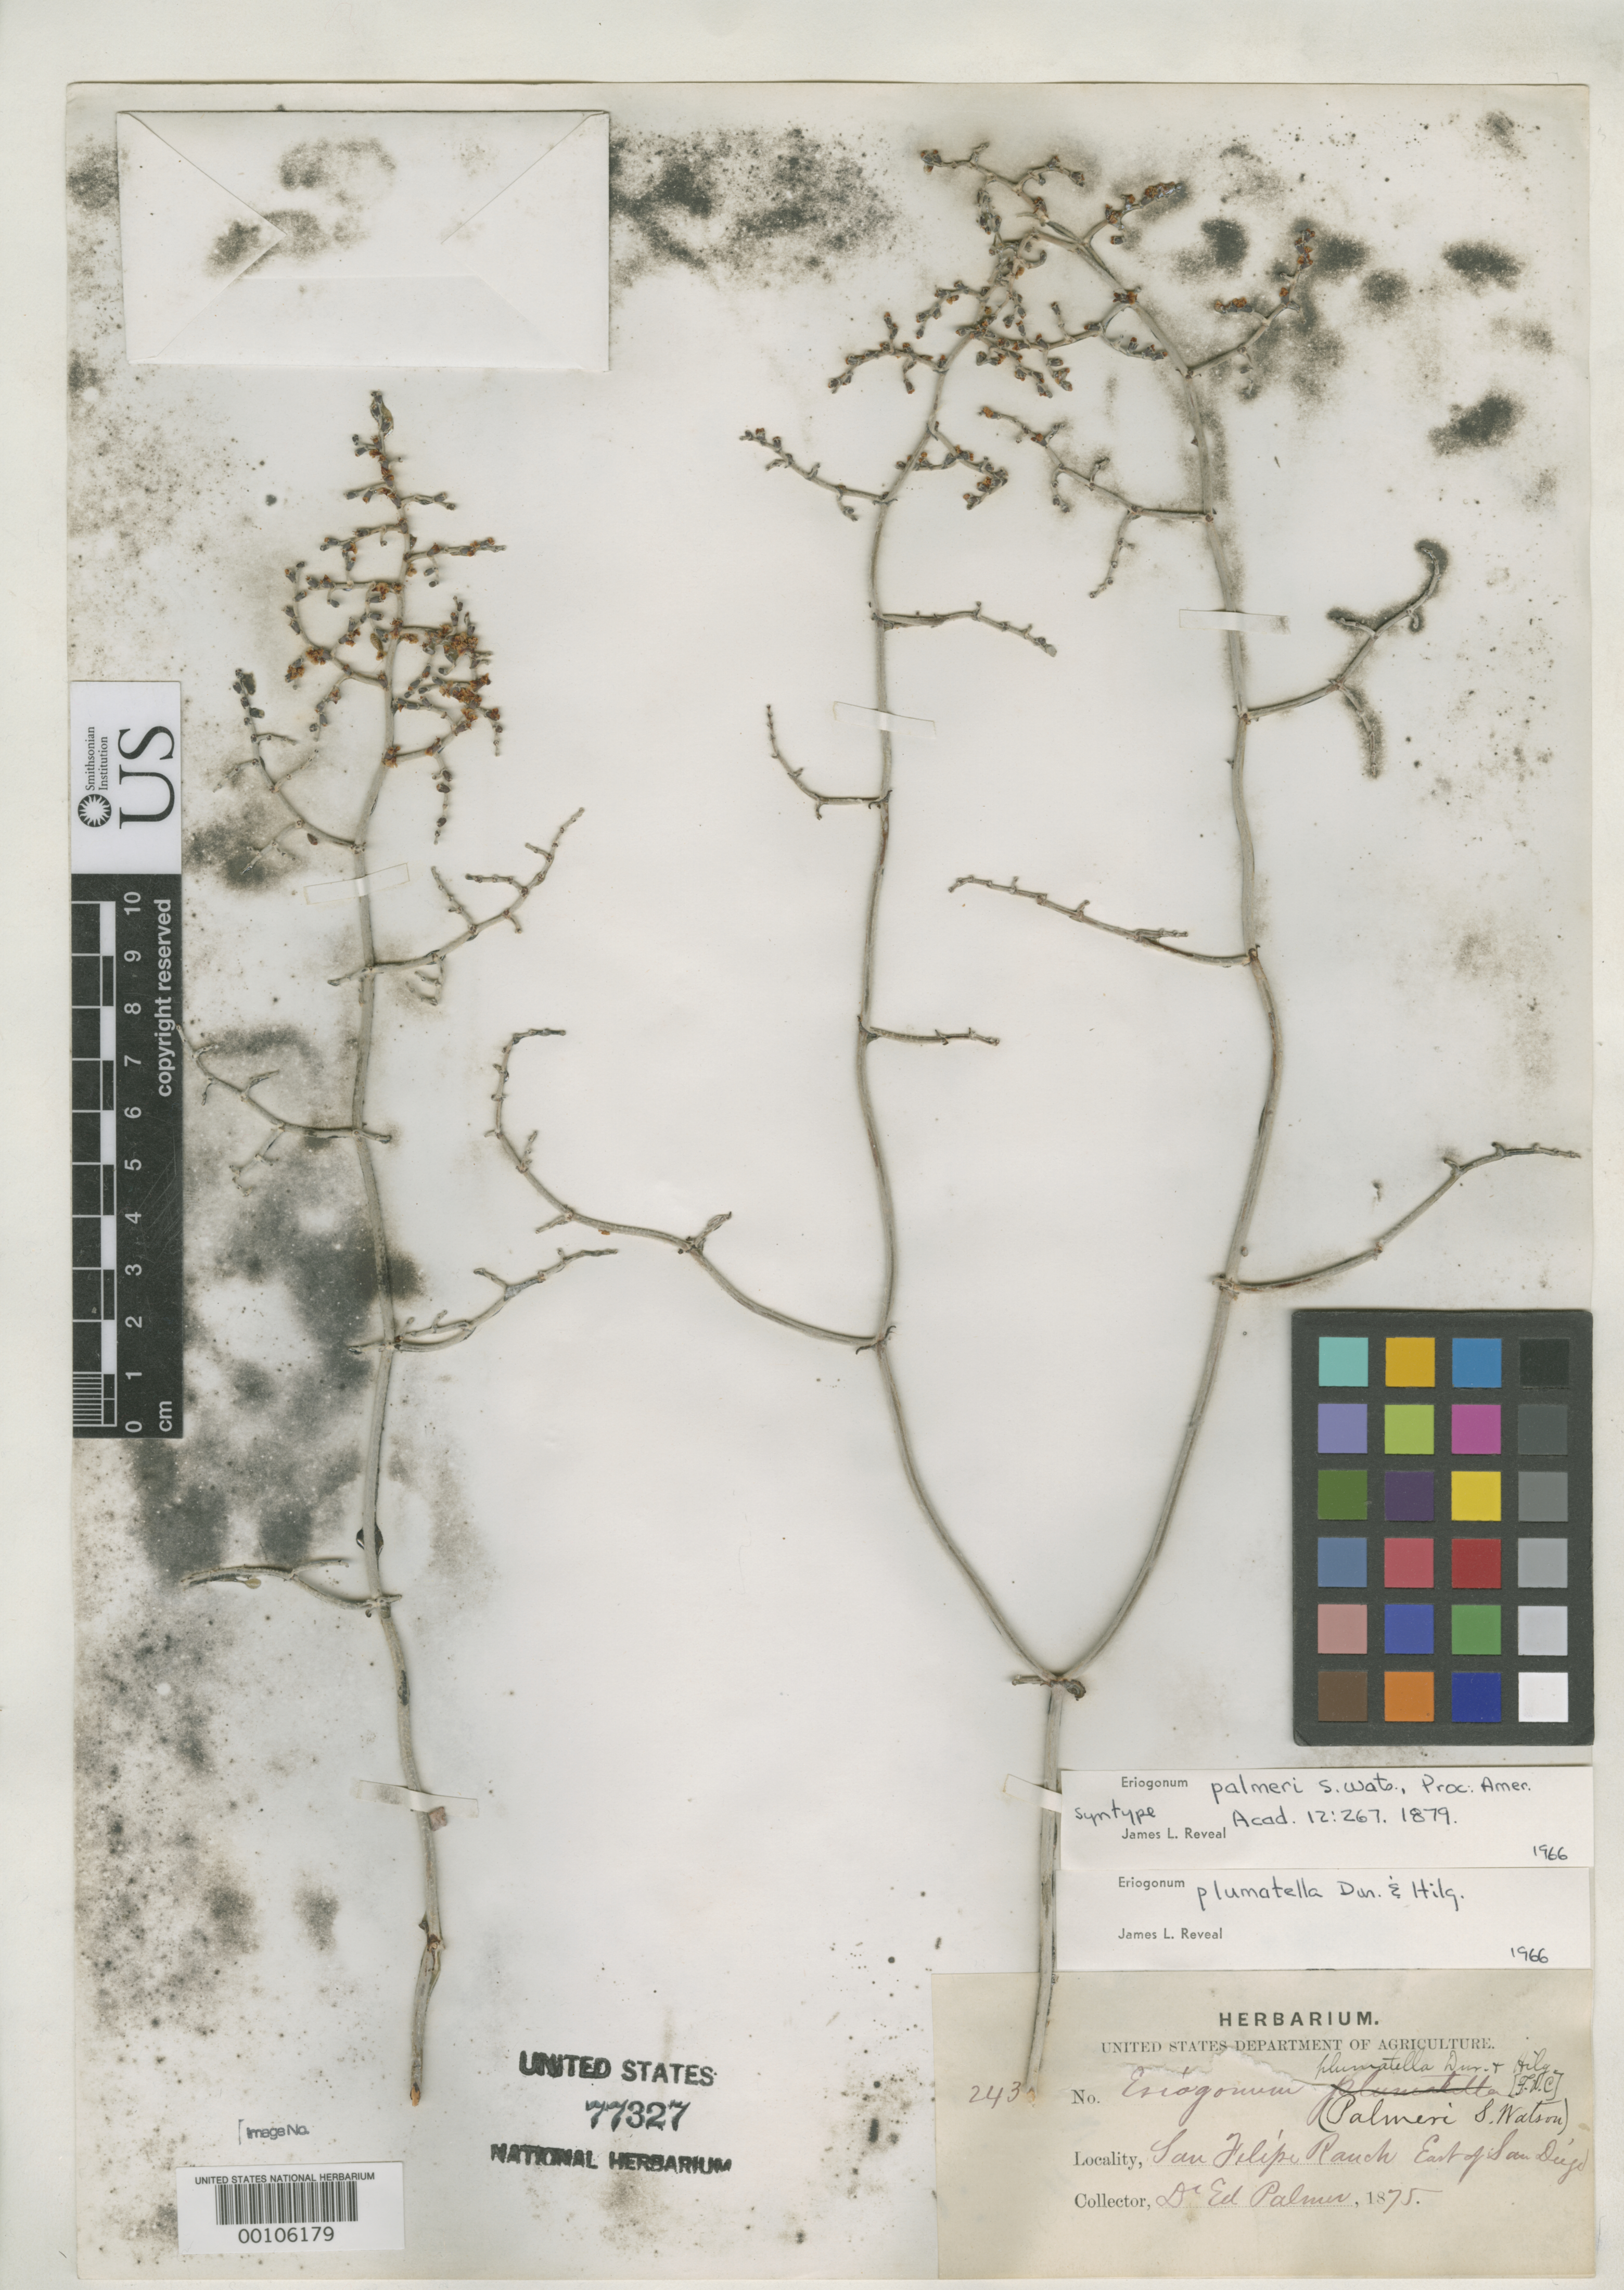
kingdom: Plantae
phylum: Tracheophyta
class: Magnoliopsida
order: Caryophyllales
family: Polygonaceae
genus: Eriogonum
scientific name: Eriogonum palmeri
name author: S. Watson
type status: Isosyntype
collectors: E. Palmer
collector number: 243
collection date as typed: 1870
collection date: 1870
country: United States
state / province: California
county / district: San Diego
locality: San Felipe Ranch east of San Diego.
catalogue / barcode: US 77327